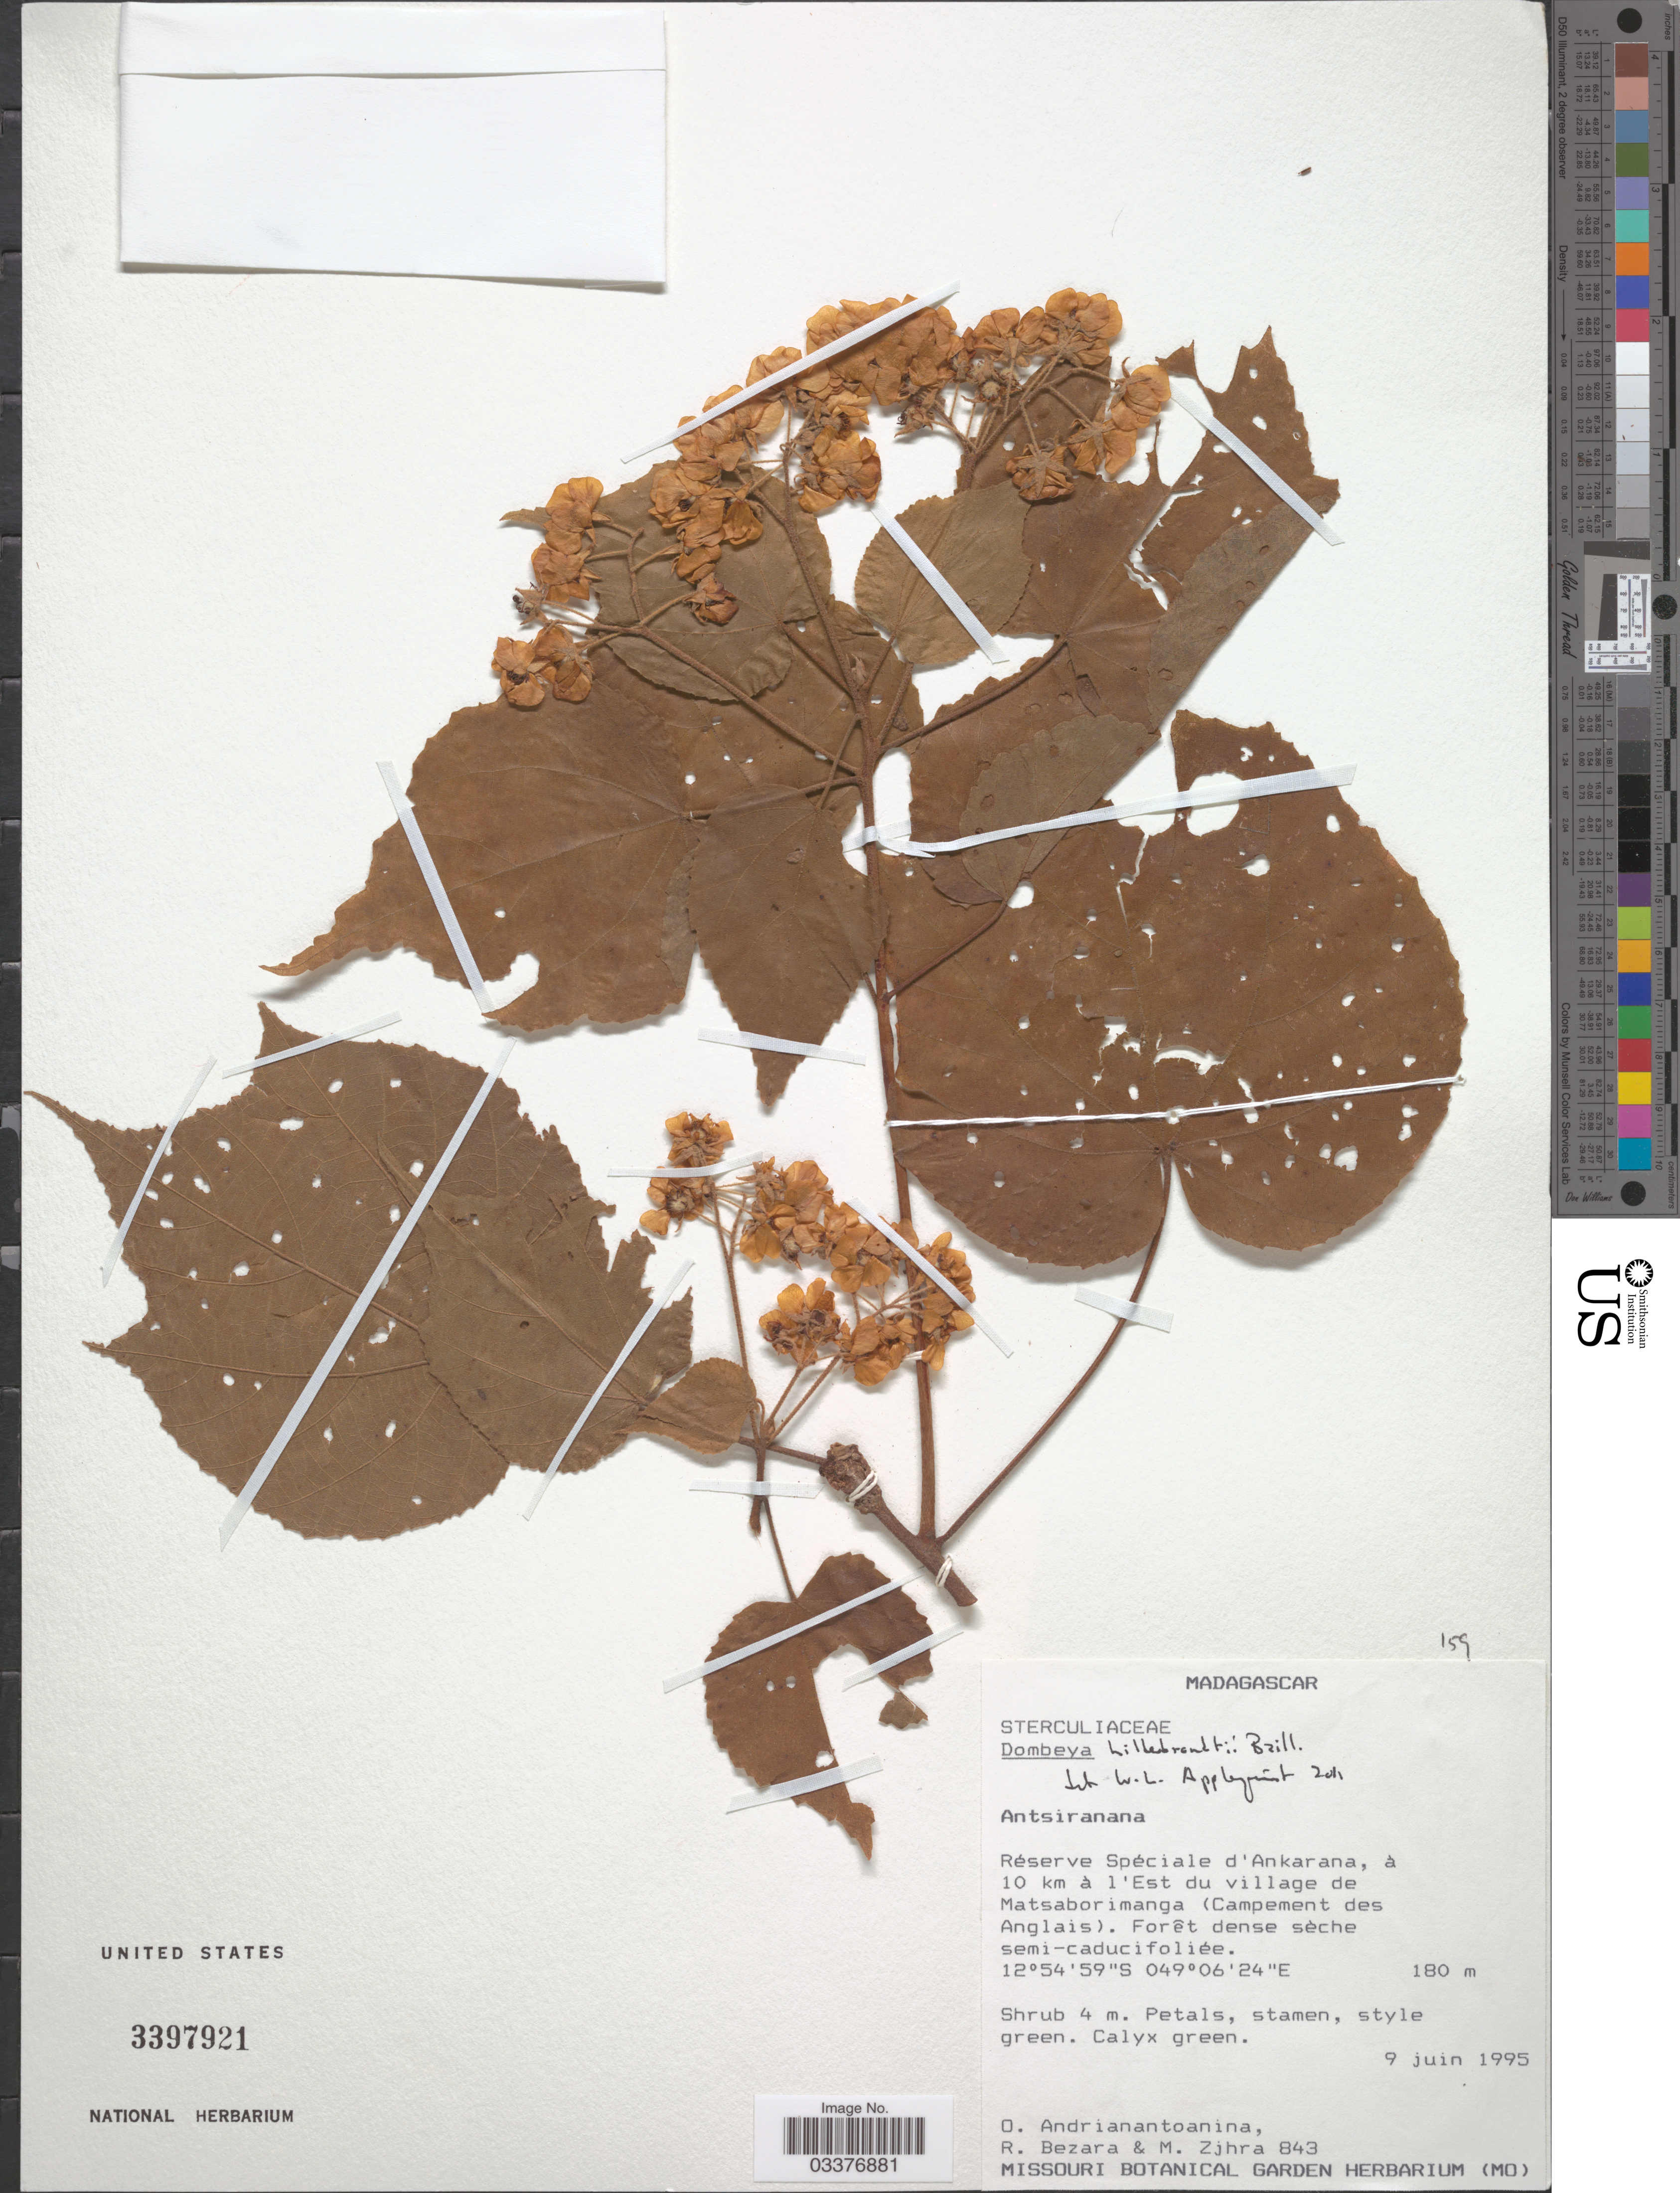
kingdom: Plantae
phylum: Tracheophyta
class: Magnoliopsida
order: Malvales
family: Malvaceae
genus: Dombeya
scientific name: Dombeya hildebrandtii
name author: Baill.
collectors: O. Andrianantoanina, R. Bezara & M. Zjhra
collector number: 843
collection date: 1995-06-09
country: Madagascar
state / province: Diana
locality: Réserve Spéciale d'Ankarana, à 10 km à l'Est du village de Matsaborimanga (Campement des Anglais).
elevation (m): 180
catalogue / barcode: US 3397921